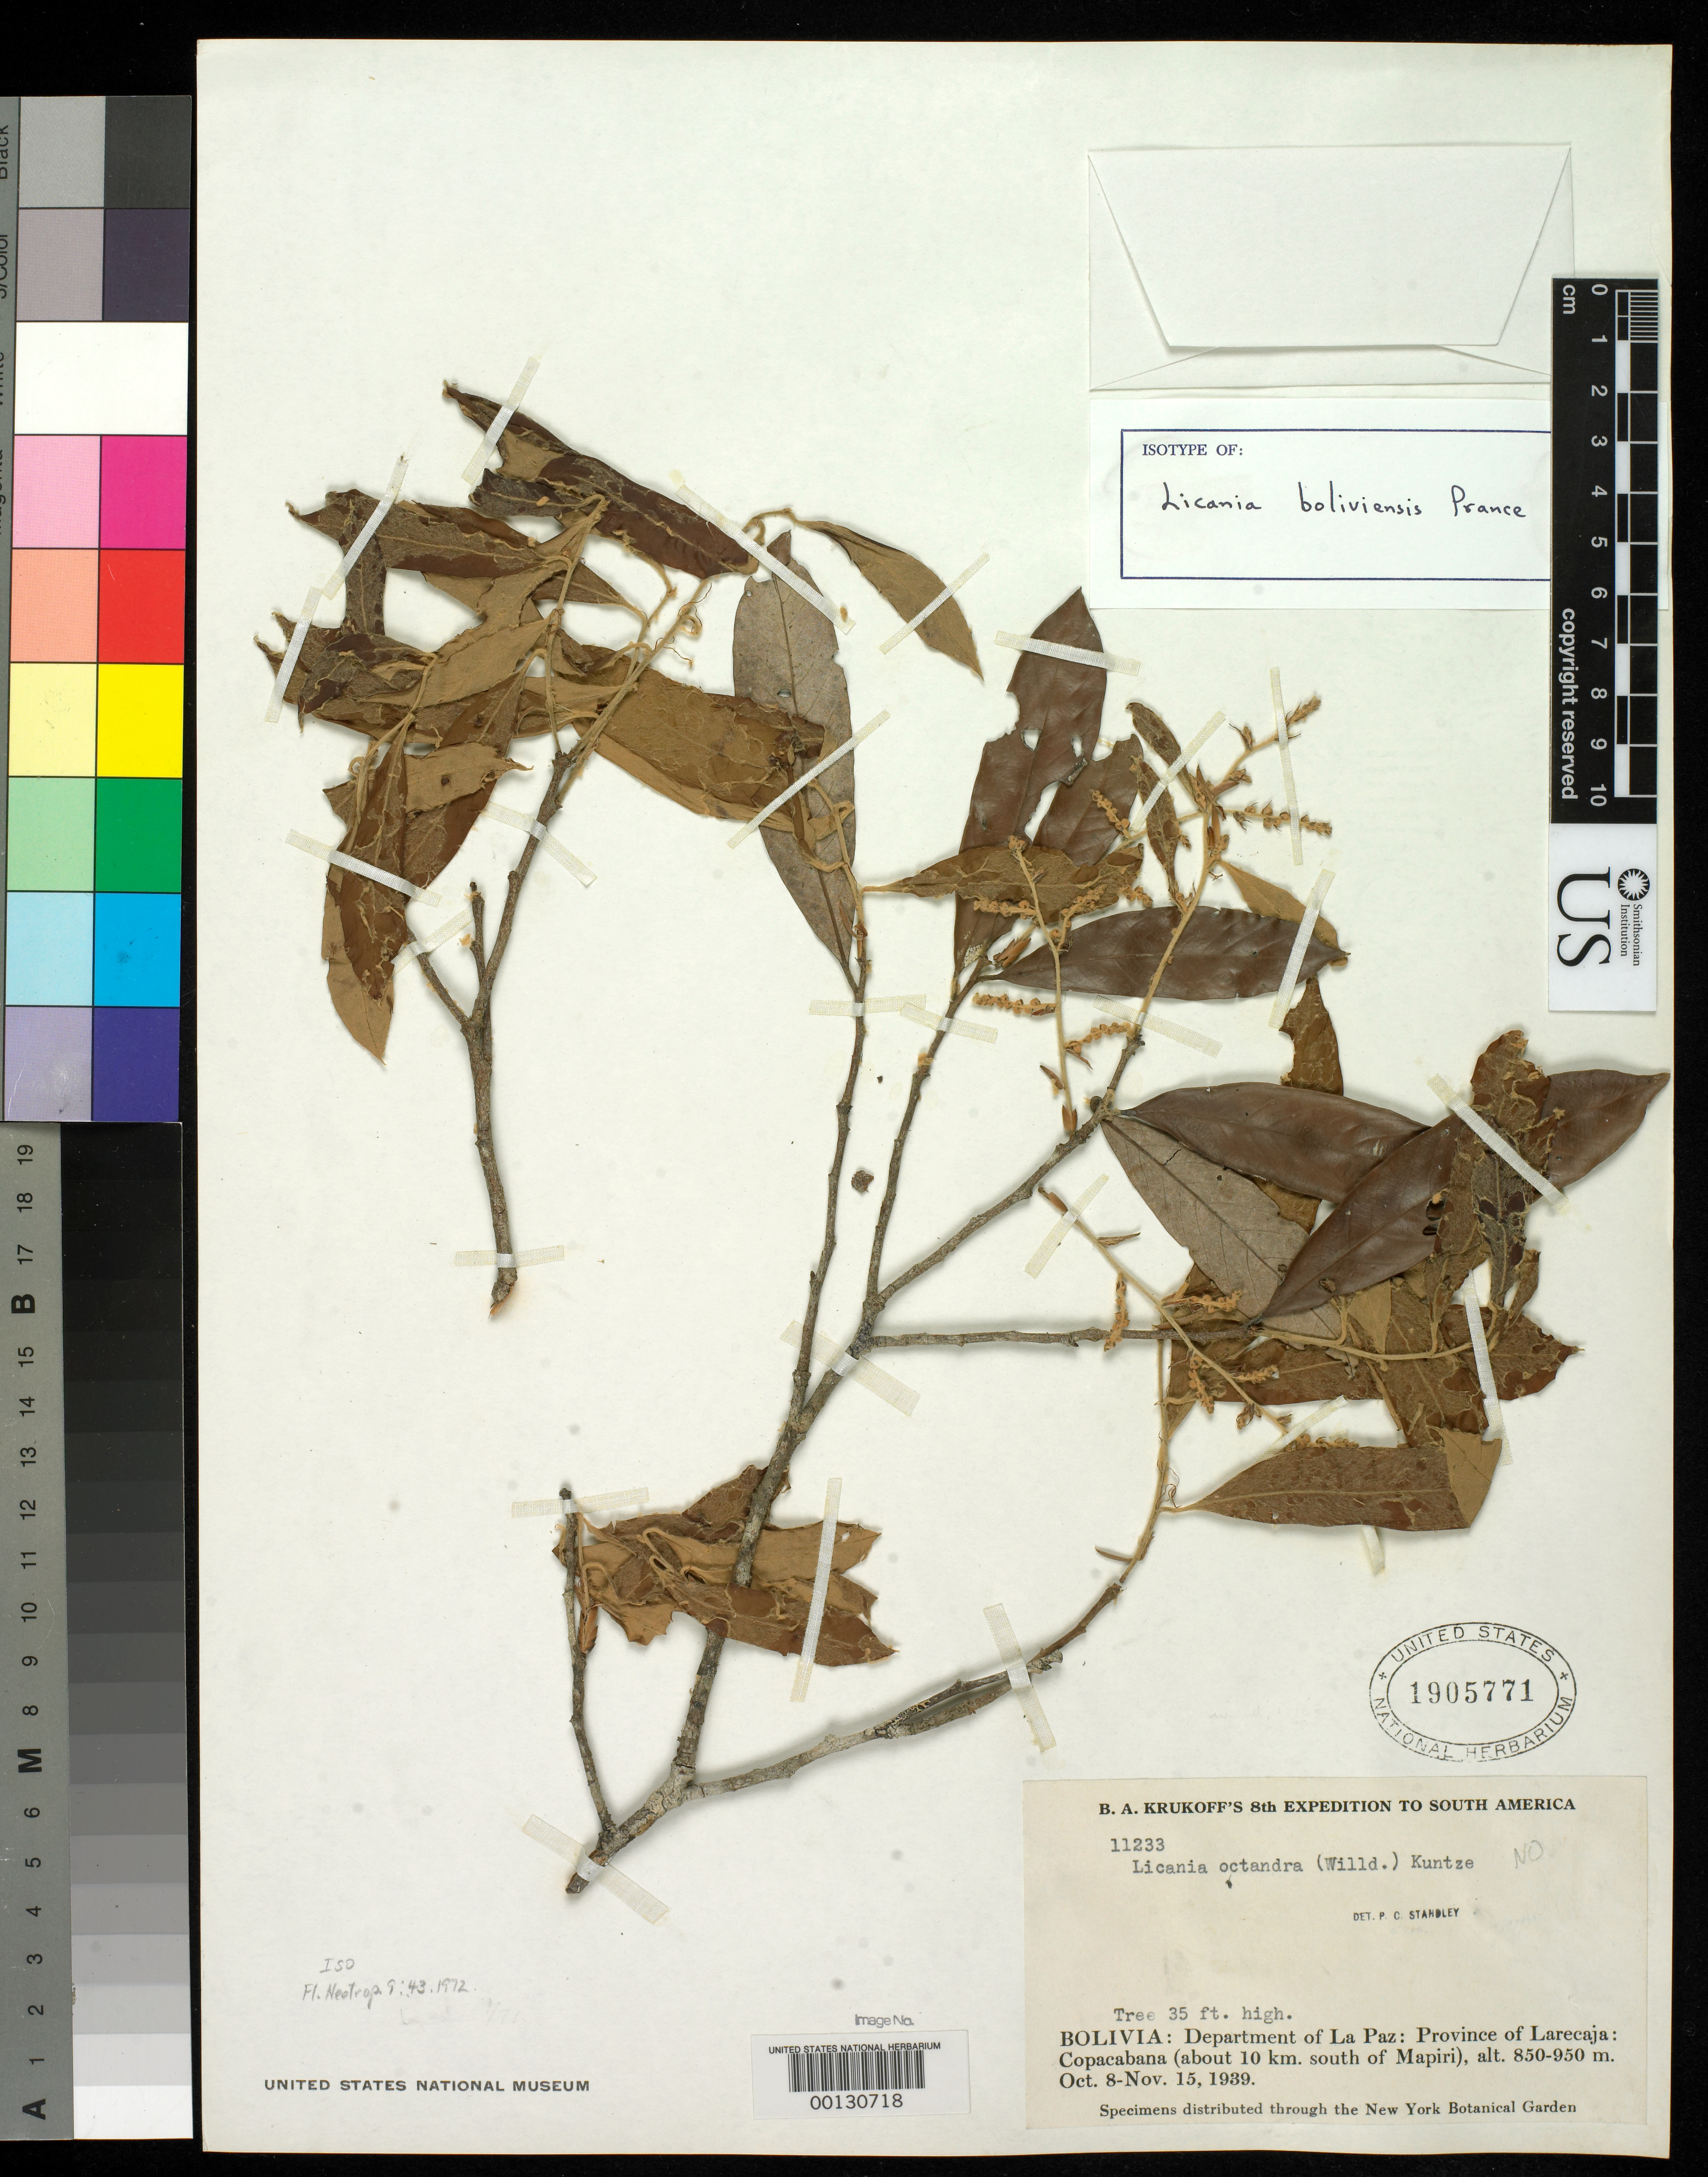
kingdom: Plantae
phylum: Tracheophyta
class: Magnoliopsida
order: Malpighiales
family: Chrysobalanaceae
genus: Licania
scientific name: Licania boliviensis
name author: Prance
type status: Isotype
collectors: B. A. Krukoff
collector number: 11233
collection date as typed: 08 Oct 1939 to 15 Nov 1939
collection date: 1939-10-08/1939-11-15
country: Bolivia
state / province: La Paz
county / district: Larecaja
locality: Copacabana, 10 km S of Mapiri.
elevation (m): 850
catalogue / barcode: US 1905771